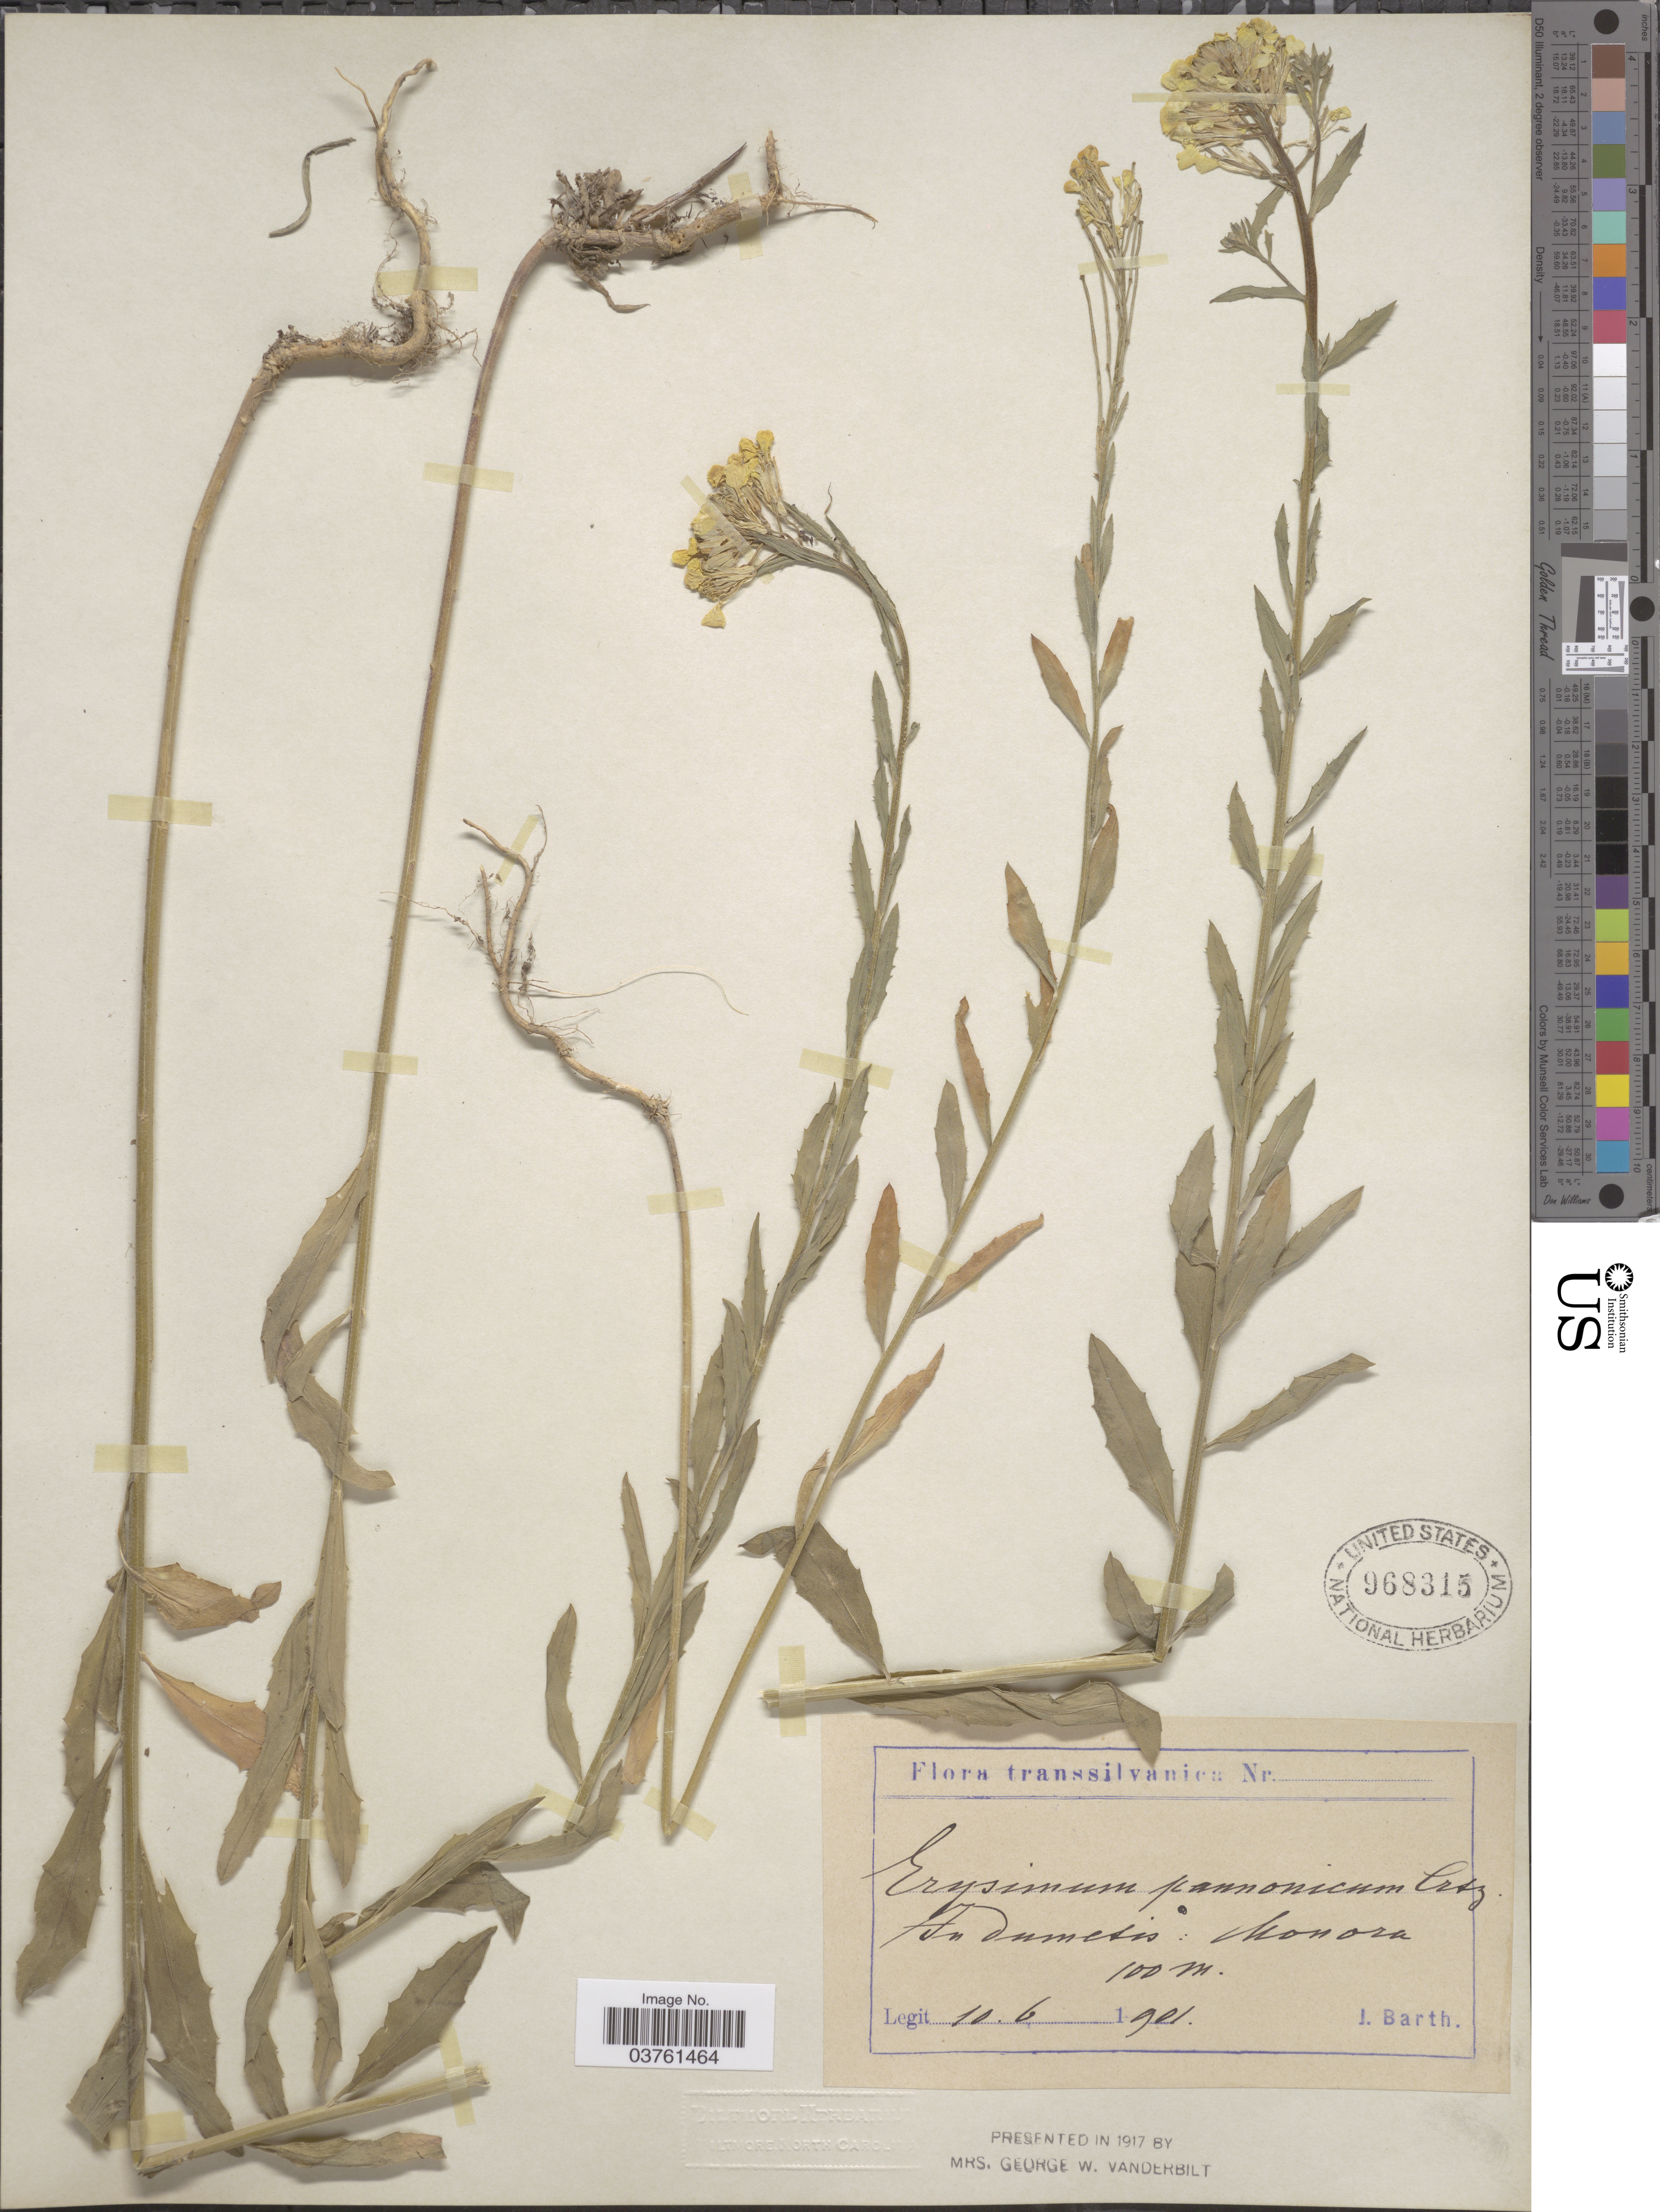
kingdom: Plantae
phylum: Tracheophyta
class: Magnoliopsida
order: Brassicales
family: Brassicaceae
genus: Erysimum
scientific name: Erysimum pannonicum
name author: Crantz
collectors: J. Barth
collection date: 1901-06-10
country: Romania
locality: Transsilvanica. In dumetis: Konora.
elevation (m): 100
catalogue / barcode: US 968315